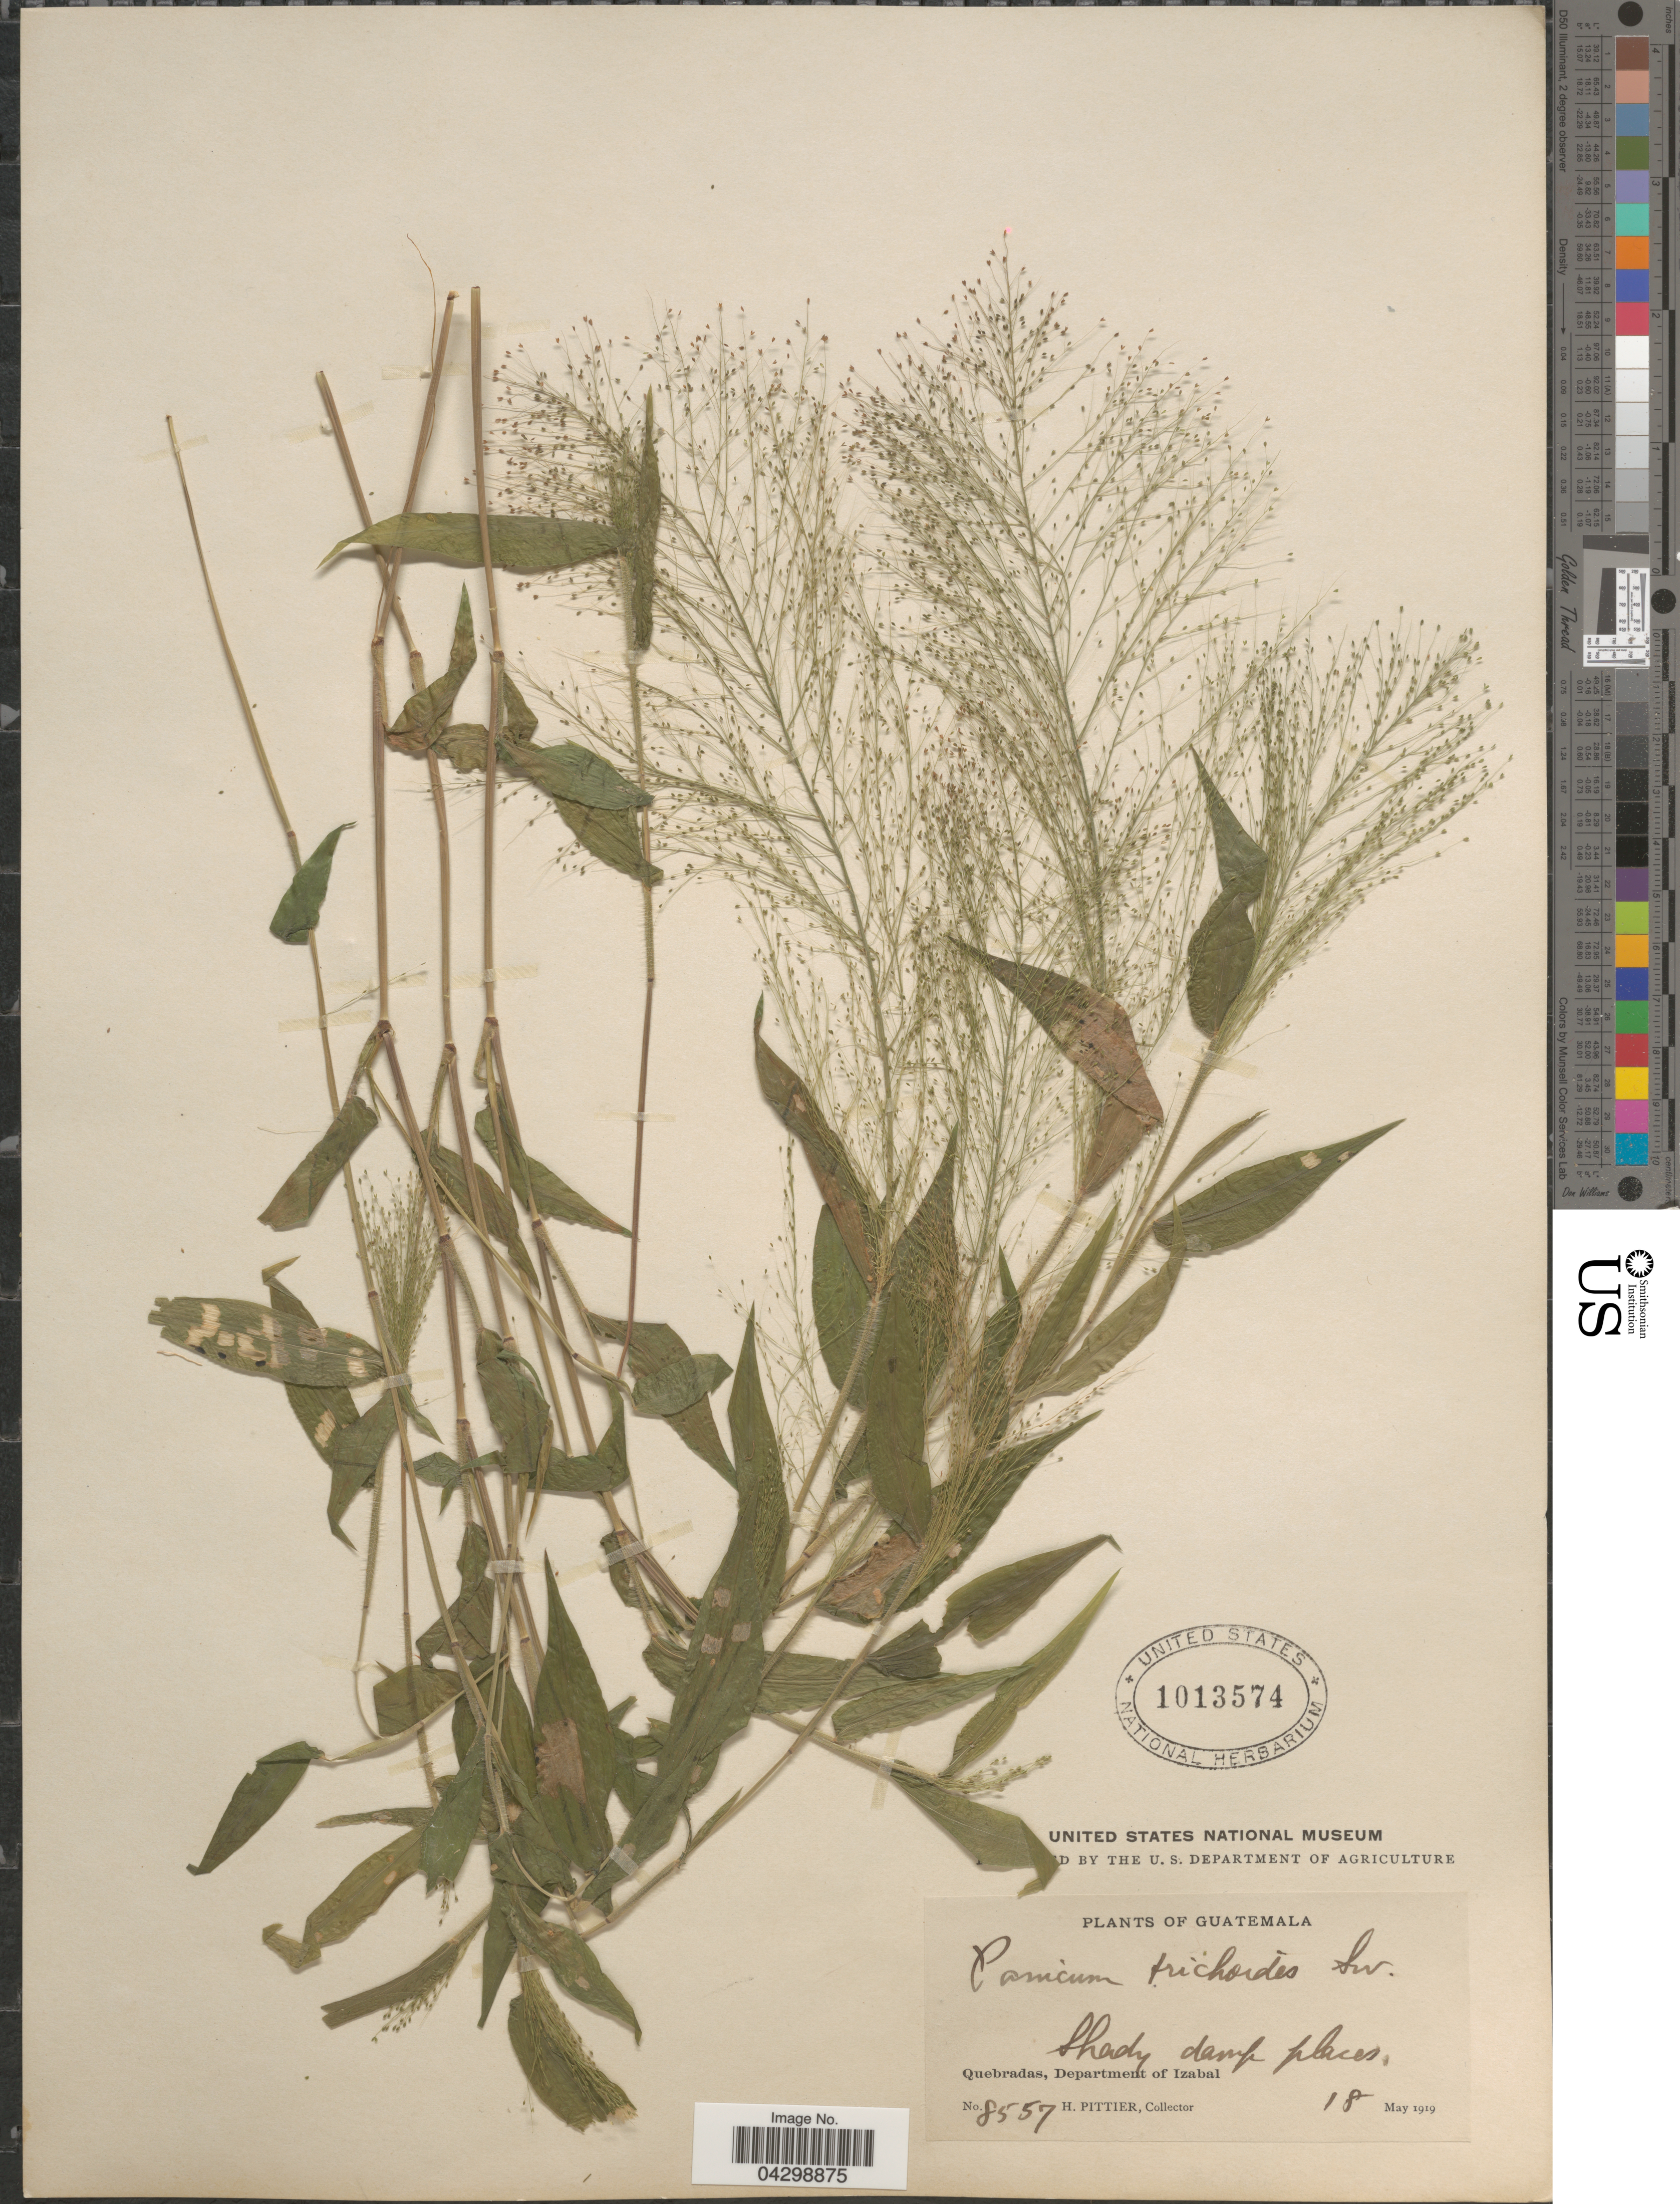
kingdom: Plantae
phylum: Tracheophyta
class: Liliopsida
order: Poales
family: Poaceae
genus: Panicum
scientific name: Panicum trichoides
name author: Sw.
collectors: H. F. Pittier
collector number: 8557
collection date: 1919-05-18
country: Guatemala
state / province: Izabal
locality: Shady damp places, Quebradas, Department of Izabal.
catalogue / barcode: US 1013574